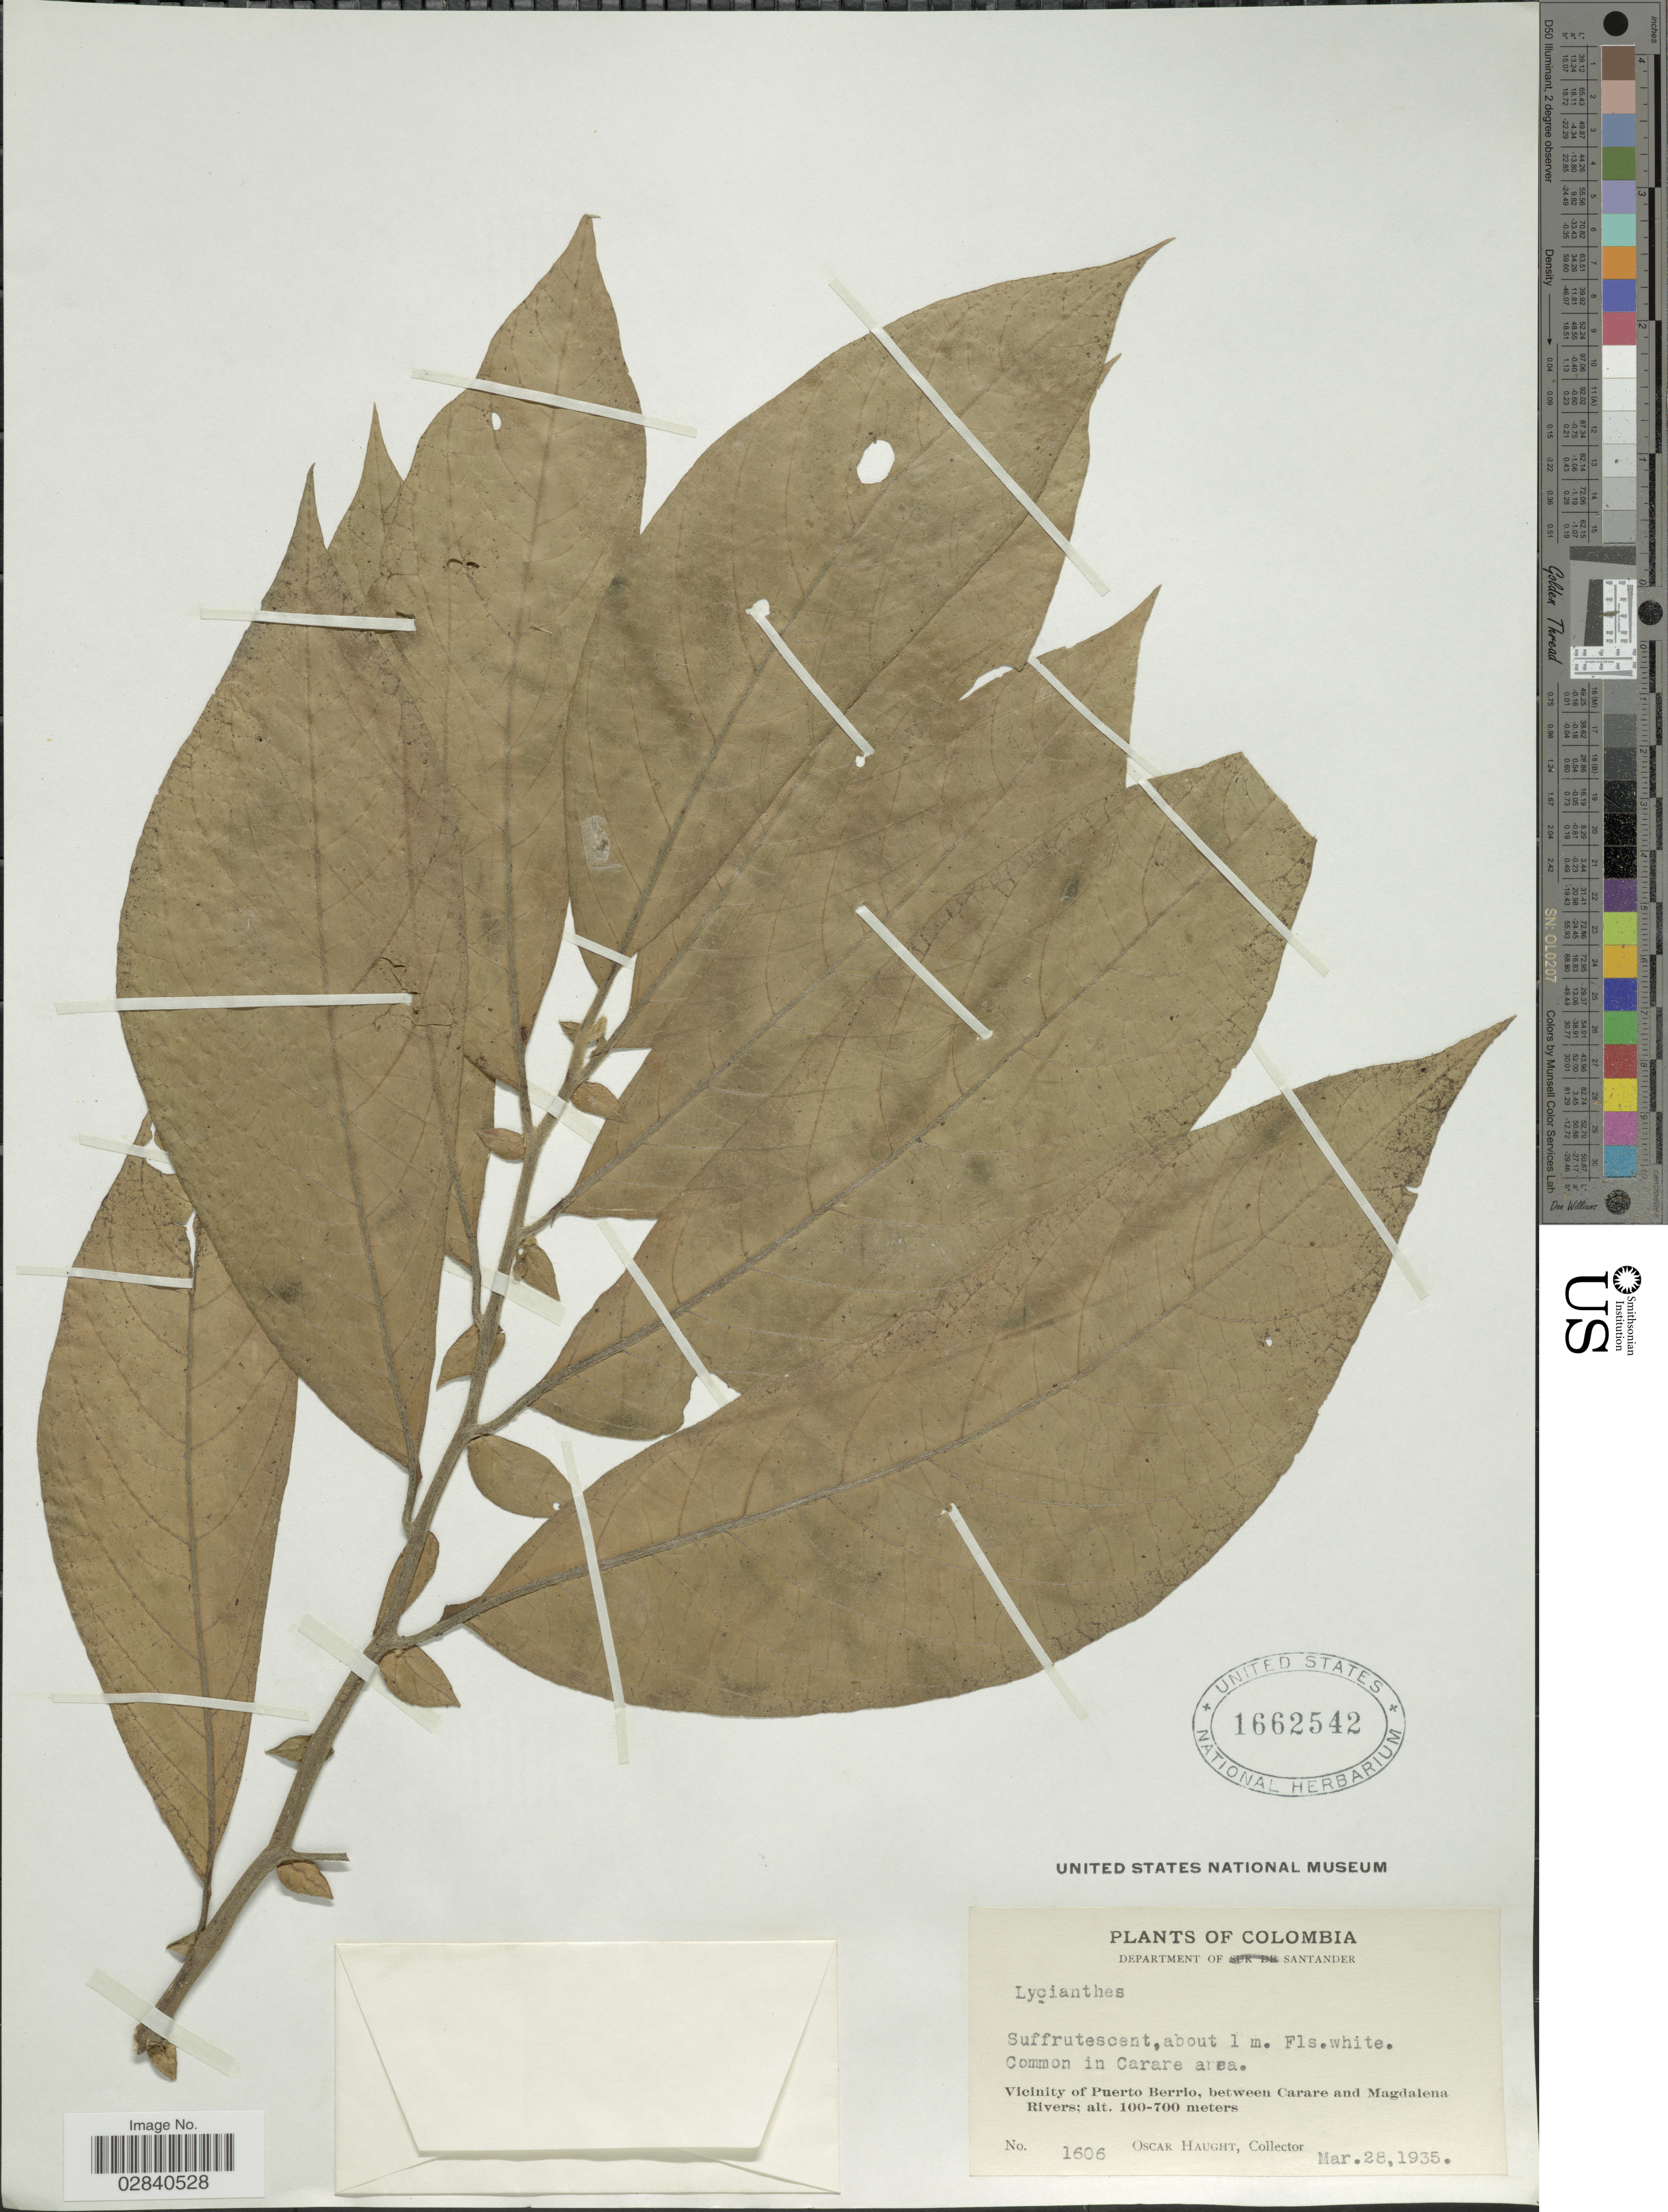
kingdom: Plantae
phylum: Tracheophyta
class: Magnoliopsida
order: Solanales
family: Solanaceae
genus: Lycianthes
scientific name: Lycianthes sp.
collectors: O. Haught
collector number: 1606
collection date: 1935-03-28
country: Colombia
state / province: Santander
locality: Department of Santander, Vicinity of Puerto Berrio, between Carare and Magdalena Rivers, Common in Carare area.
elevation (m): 100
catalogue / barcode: US 1662542